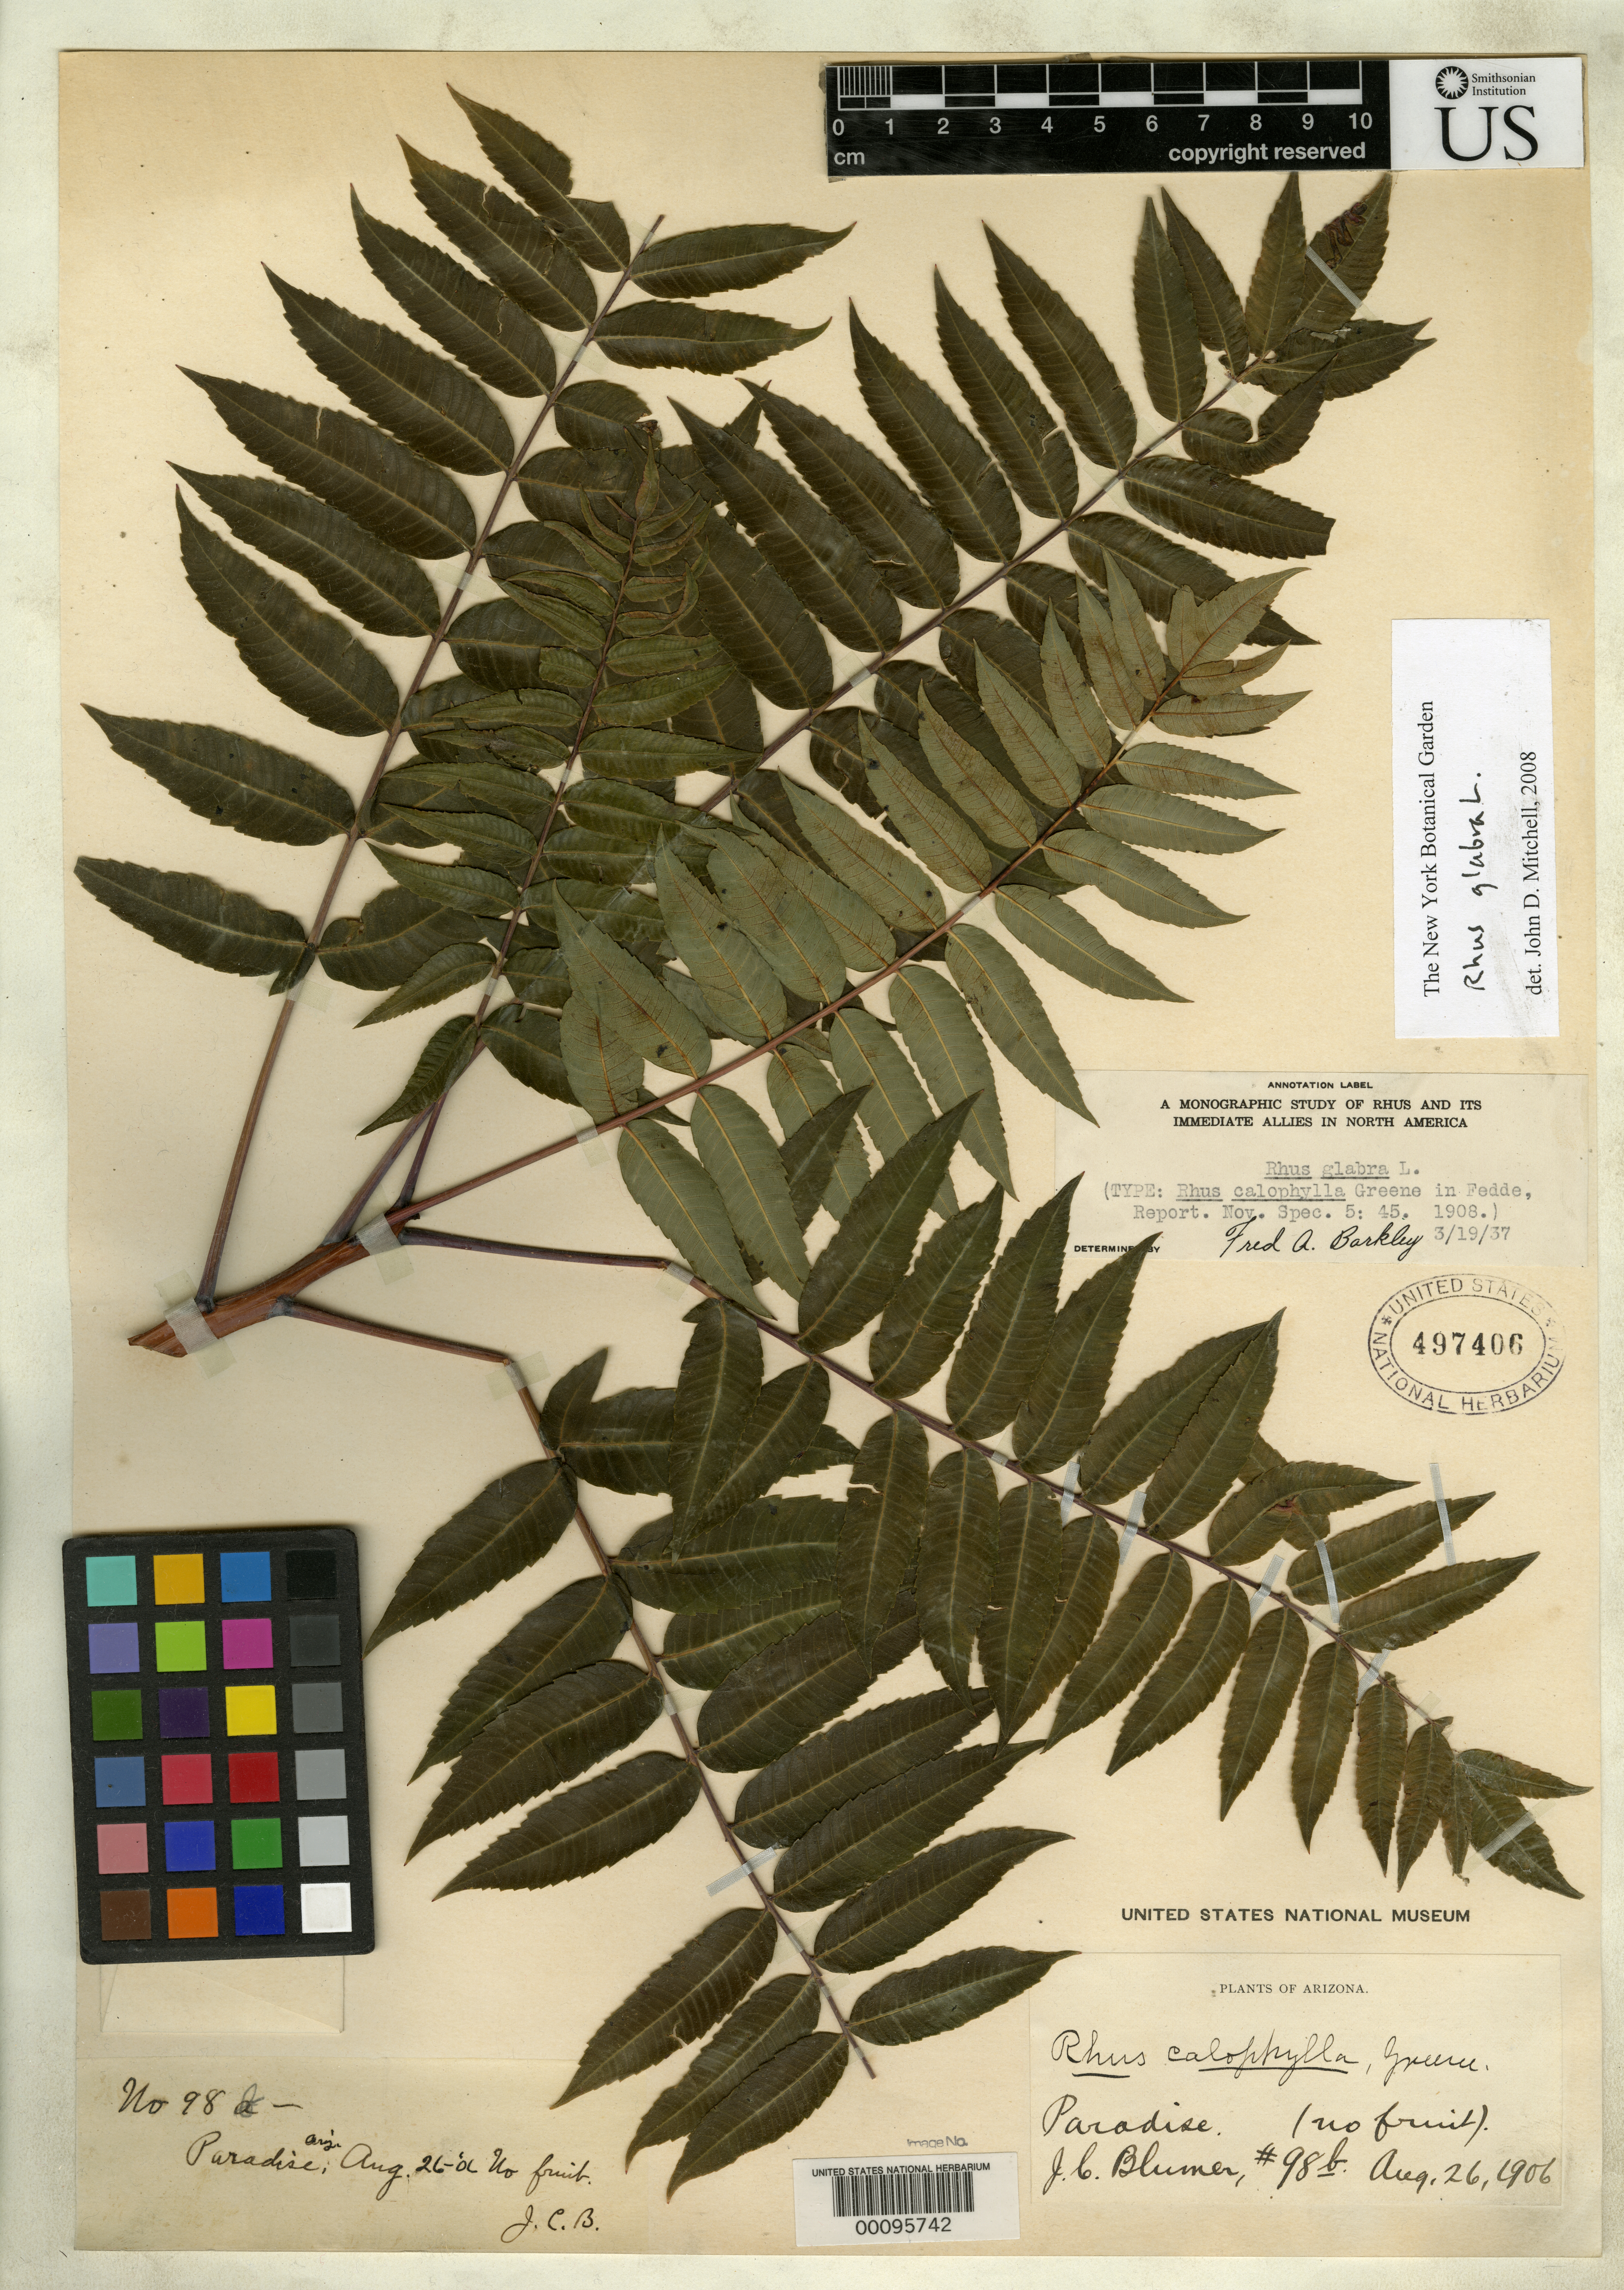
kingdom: Plantae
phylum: Tracheophyta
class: Magnoliopsida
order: Sapindales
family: Anacardiaceae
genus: Rhus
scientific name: Rhus calophylla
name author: Greene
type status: Isotype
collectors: J. C. Blumer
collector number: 98 b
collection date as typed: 26 Aug 1906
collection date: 1906-08-26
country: United States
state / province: Arizona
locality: Huachuca Mts.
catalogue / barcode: US 497406